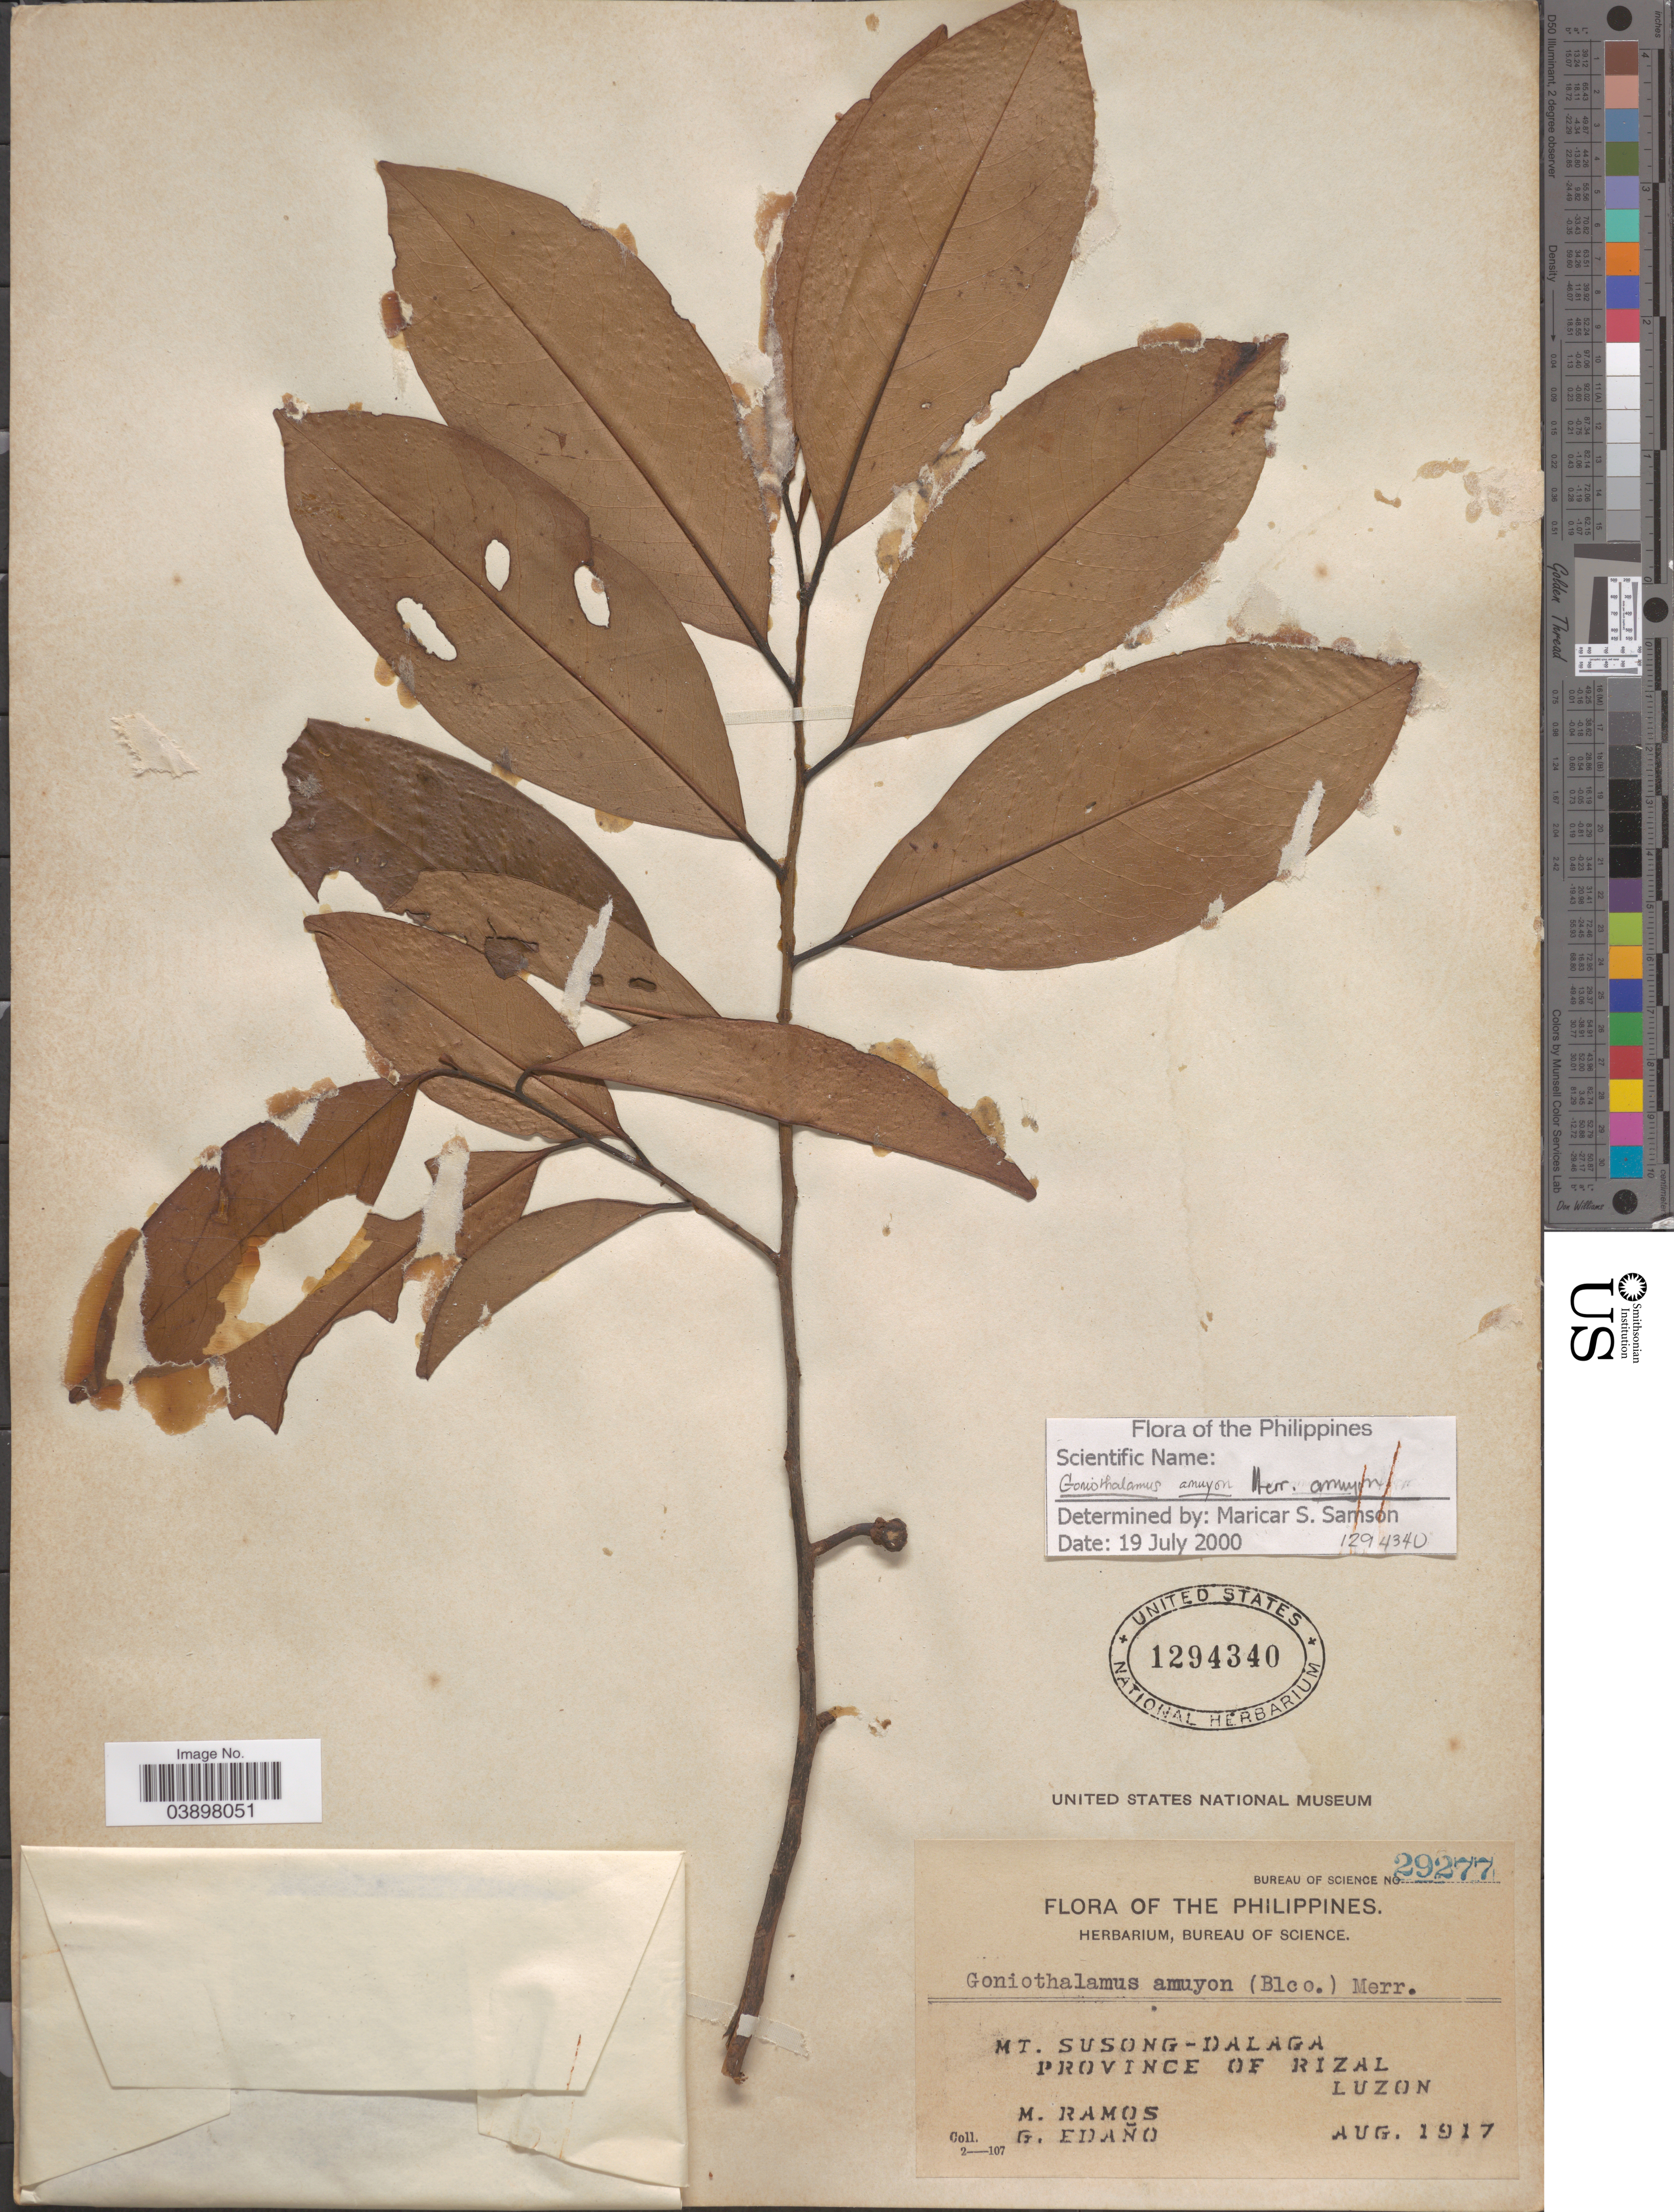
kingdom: Plantae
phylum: Tracheophyta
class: Magnoliopsida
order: Magnoliales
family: Annonaceae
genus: Goniothalamus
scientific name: Goniothalamus amuyon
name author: (Blanco) Merr.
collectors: M. Ramos & G. Edaño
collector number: Bureau of Science 29277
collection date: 1917-08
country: Philippines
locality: Mt. Susong-Dalaga. Province of Rizal. Luzon.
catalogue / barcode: US 1294340